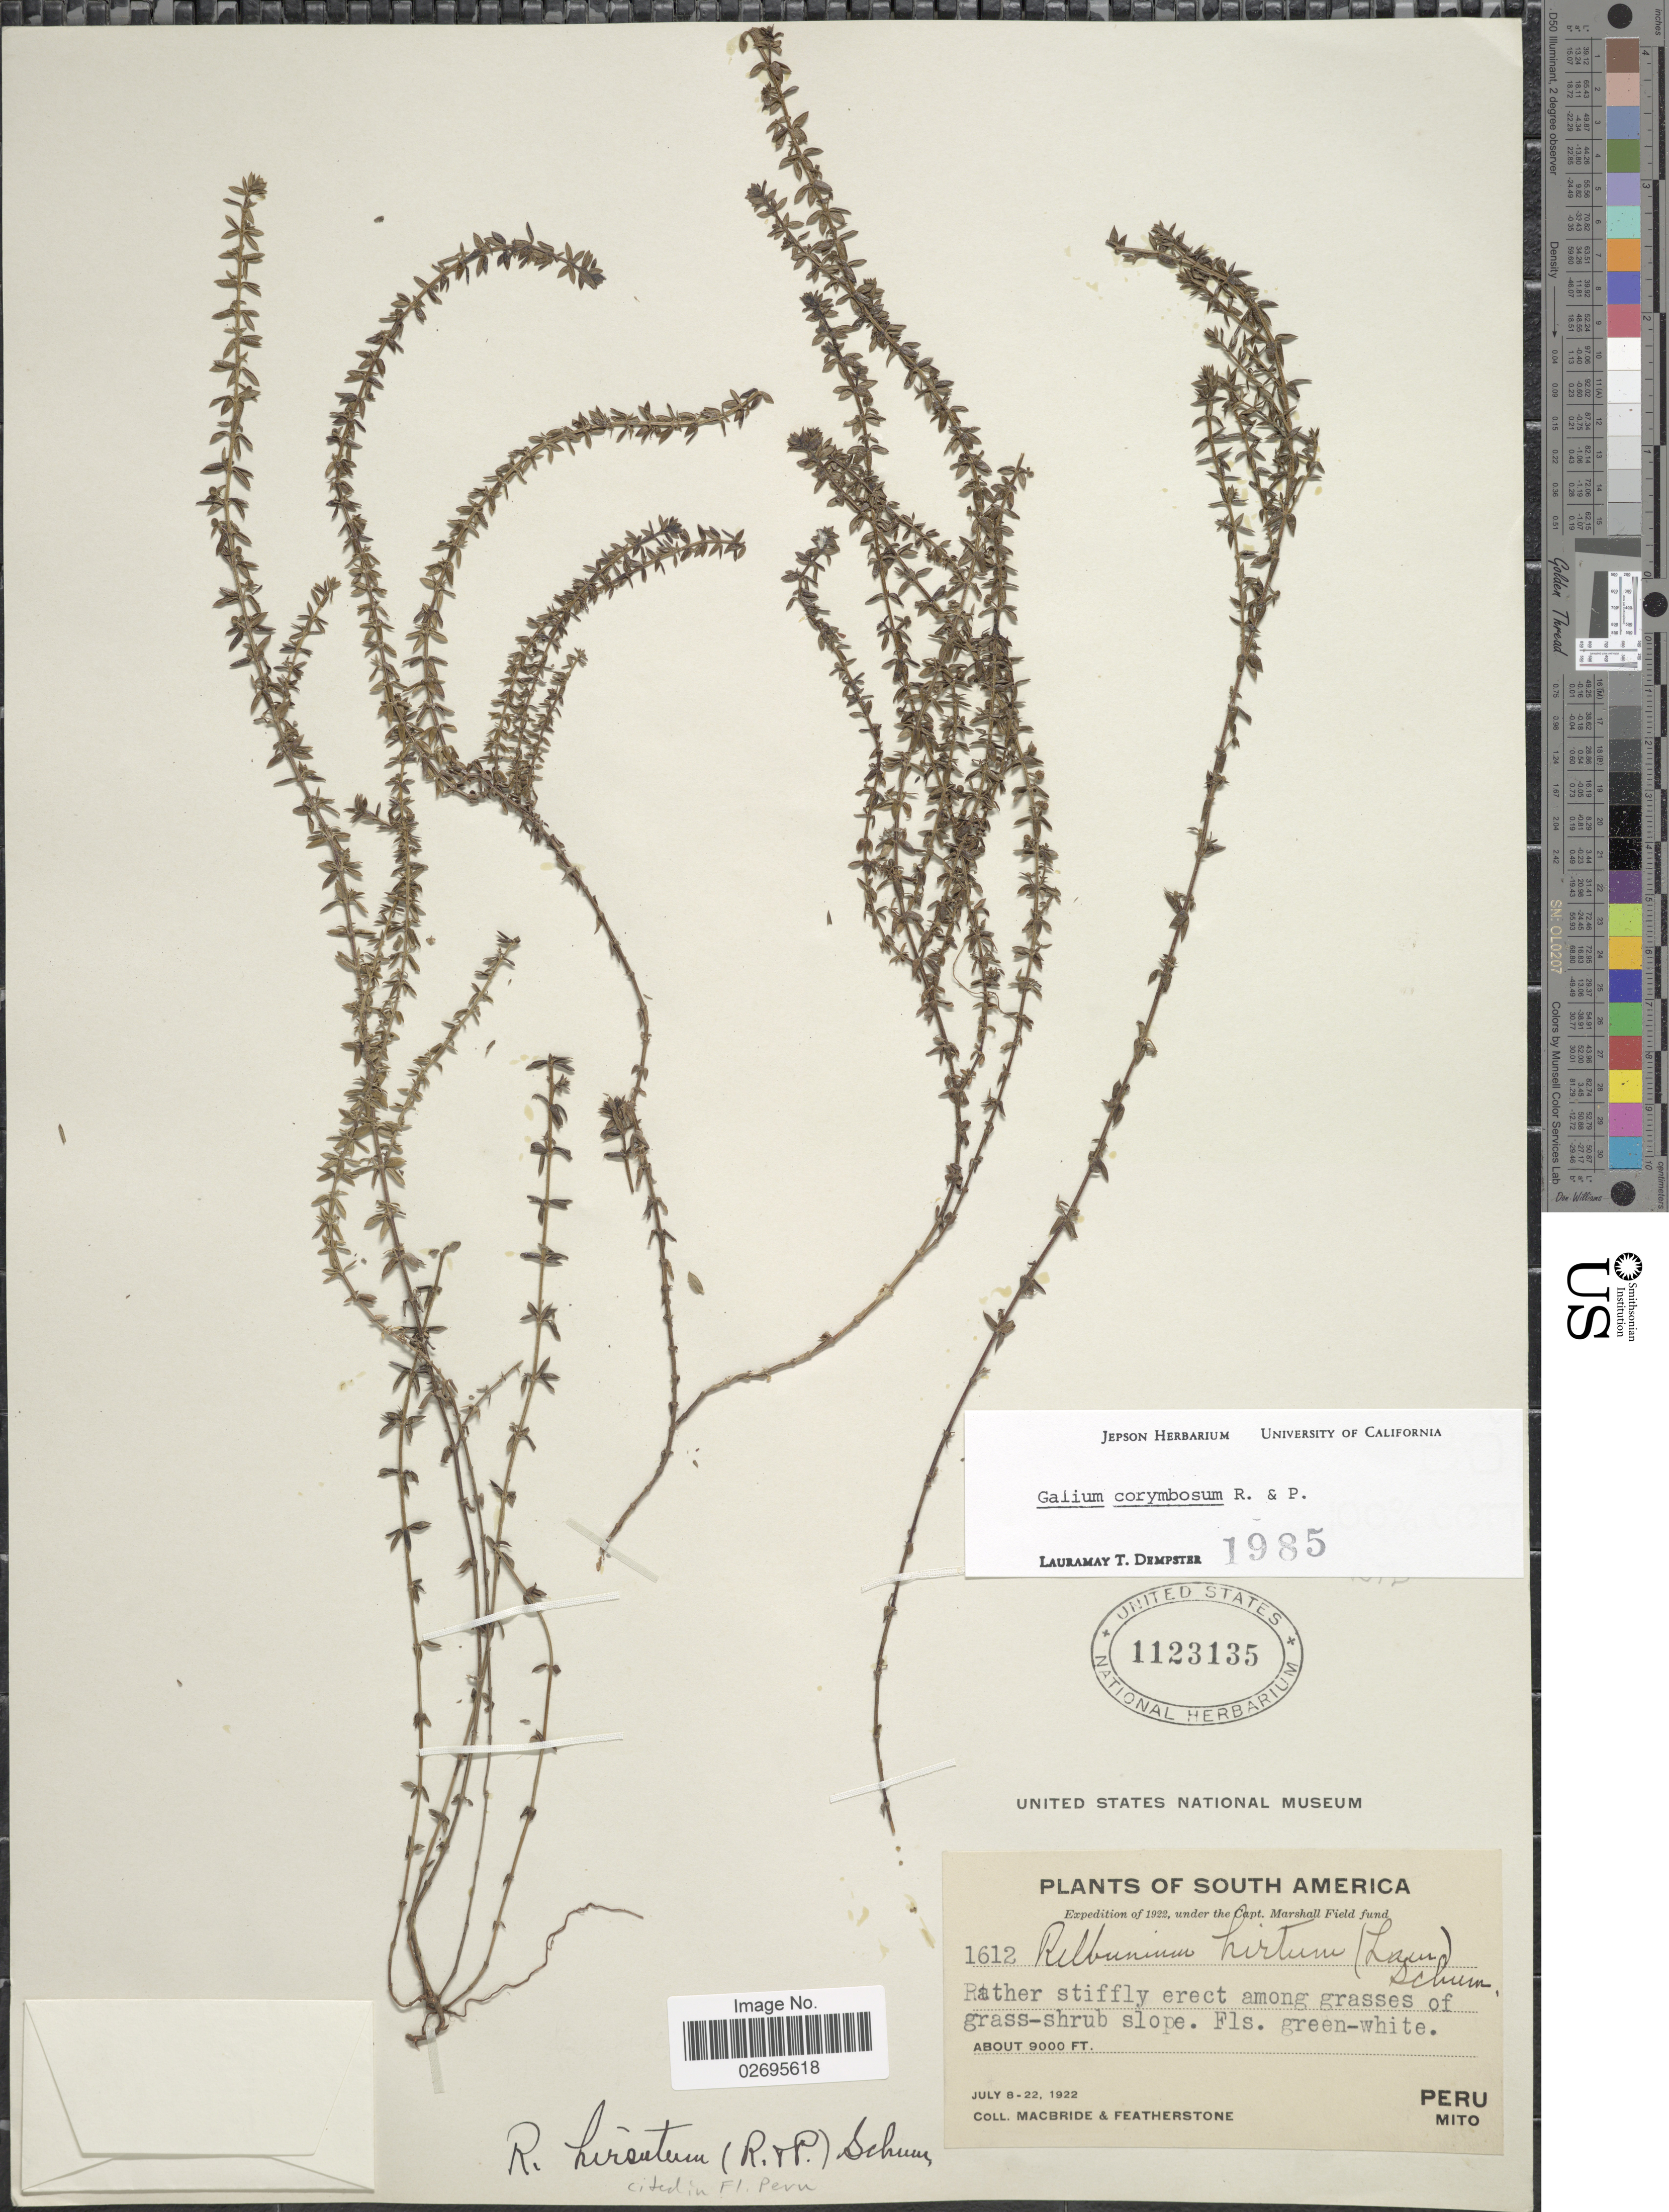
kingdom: Plantae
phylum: Tracheophyta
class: Magnoliopsida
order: Gentianales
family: Rubiaceae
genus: Galium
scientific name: Galium corymbosum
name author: Ruiz & Pav.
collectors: Macbride, -- & -. Featherstone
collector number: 1612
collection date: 1922-07-08/1922-07-22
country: Peru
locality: Rather stiffly erect among grasses of grass-shrub slope, Mito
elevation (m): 2743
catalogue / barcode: US 1123135